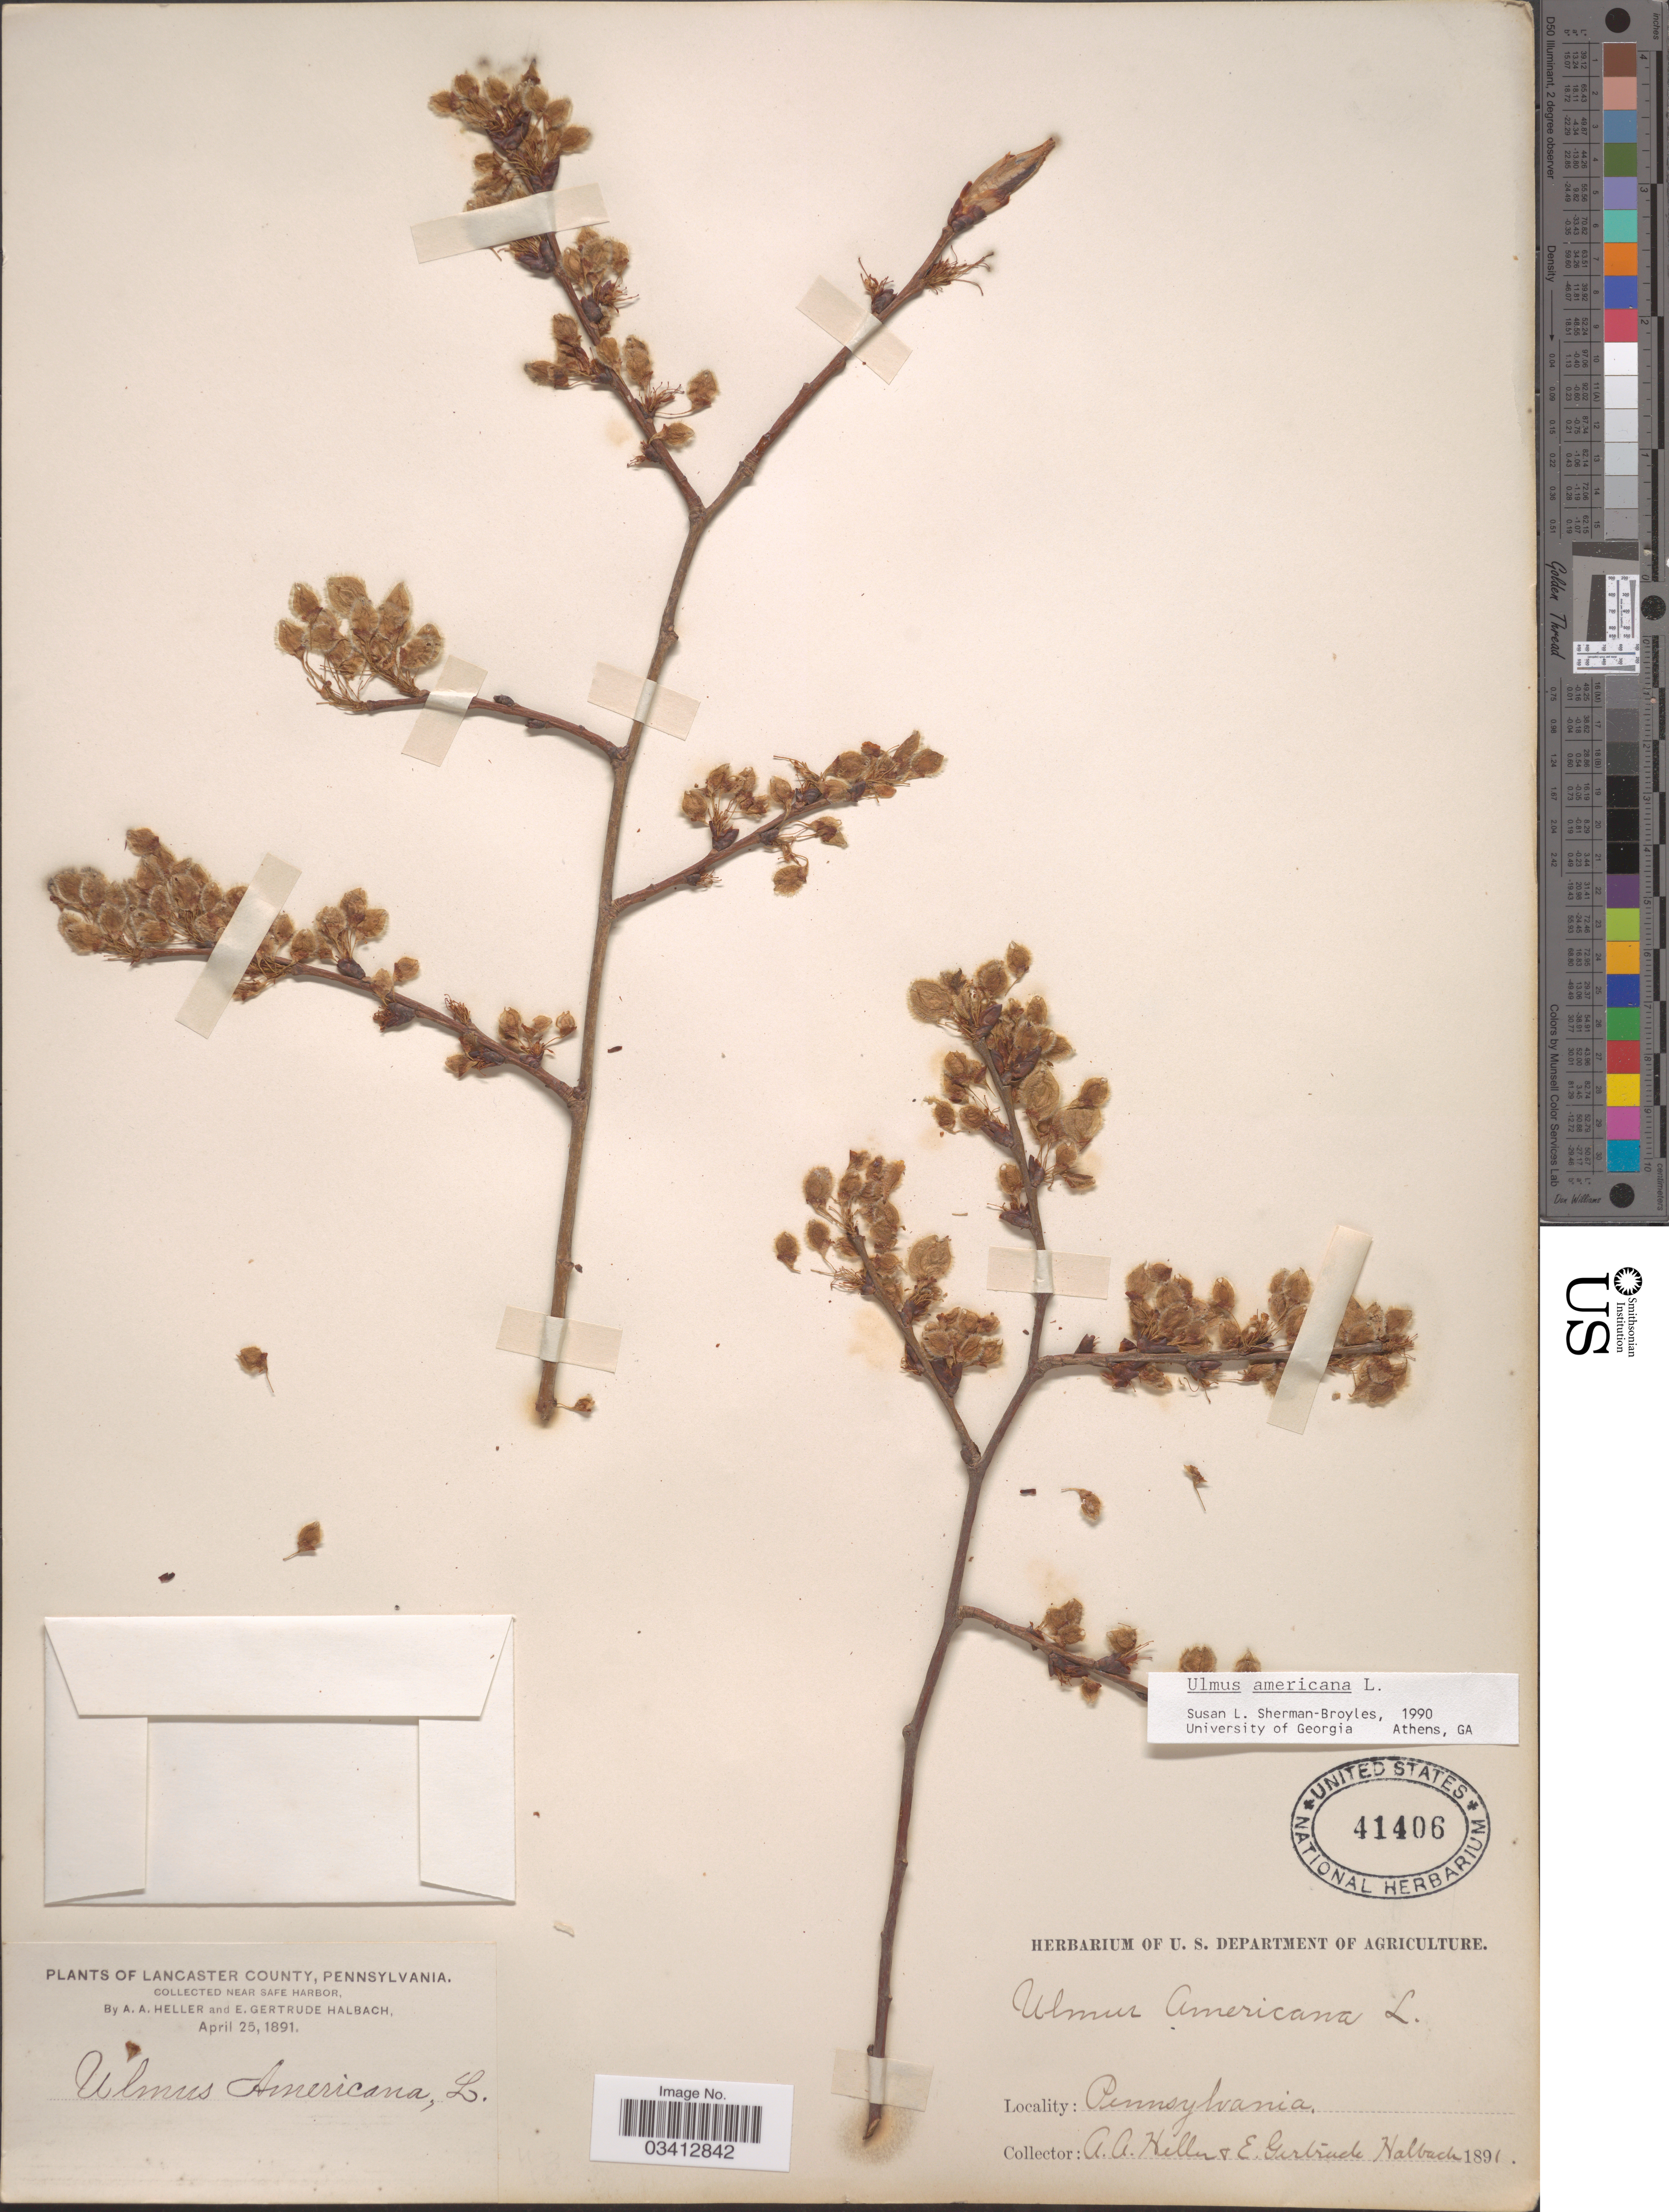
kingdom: Plantae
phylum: Tracheophyta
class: Magnoliopsida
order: Rosales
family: Ulmaceae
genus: Ulmus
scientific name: Ulmus americana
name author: L.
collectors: A. A. Heller & E. G. Halbach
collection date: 1891-04-25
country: United States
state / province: Pennsylvania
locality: Lancaster County. Near Safe Harbor.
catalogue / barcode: US 41406